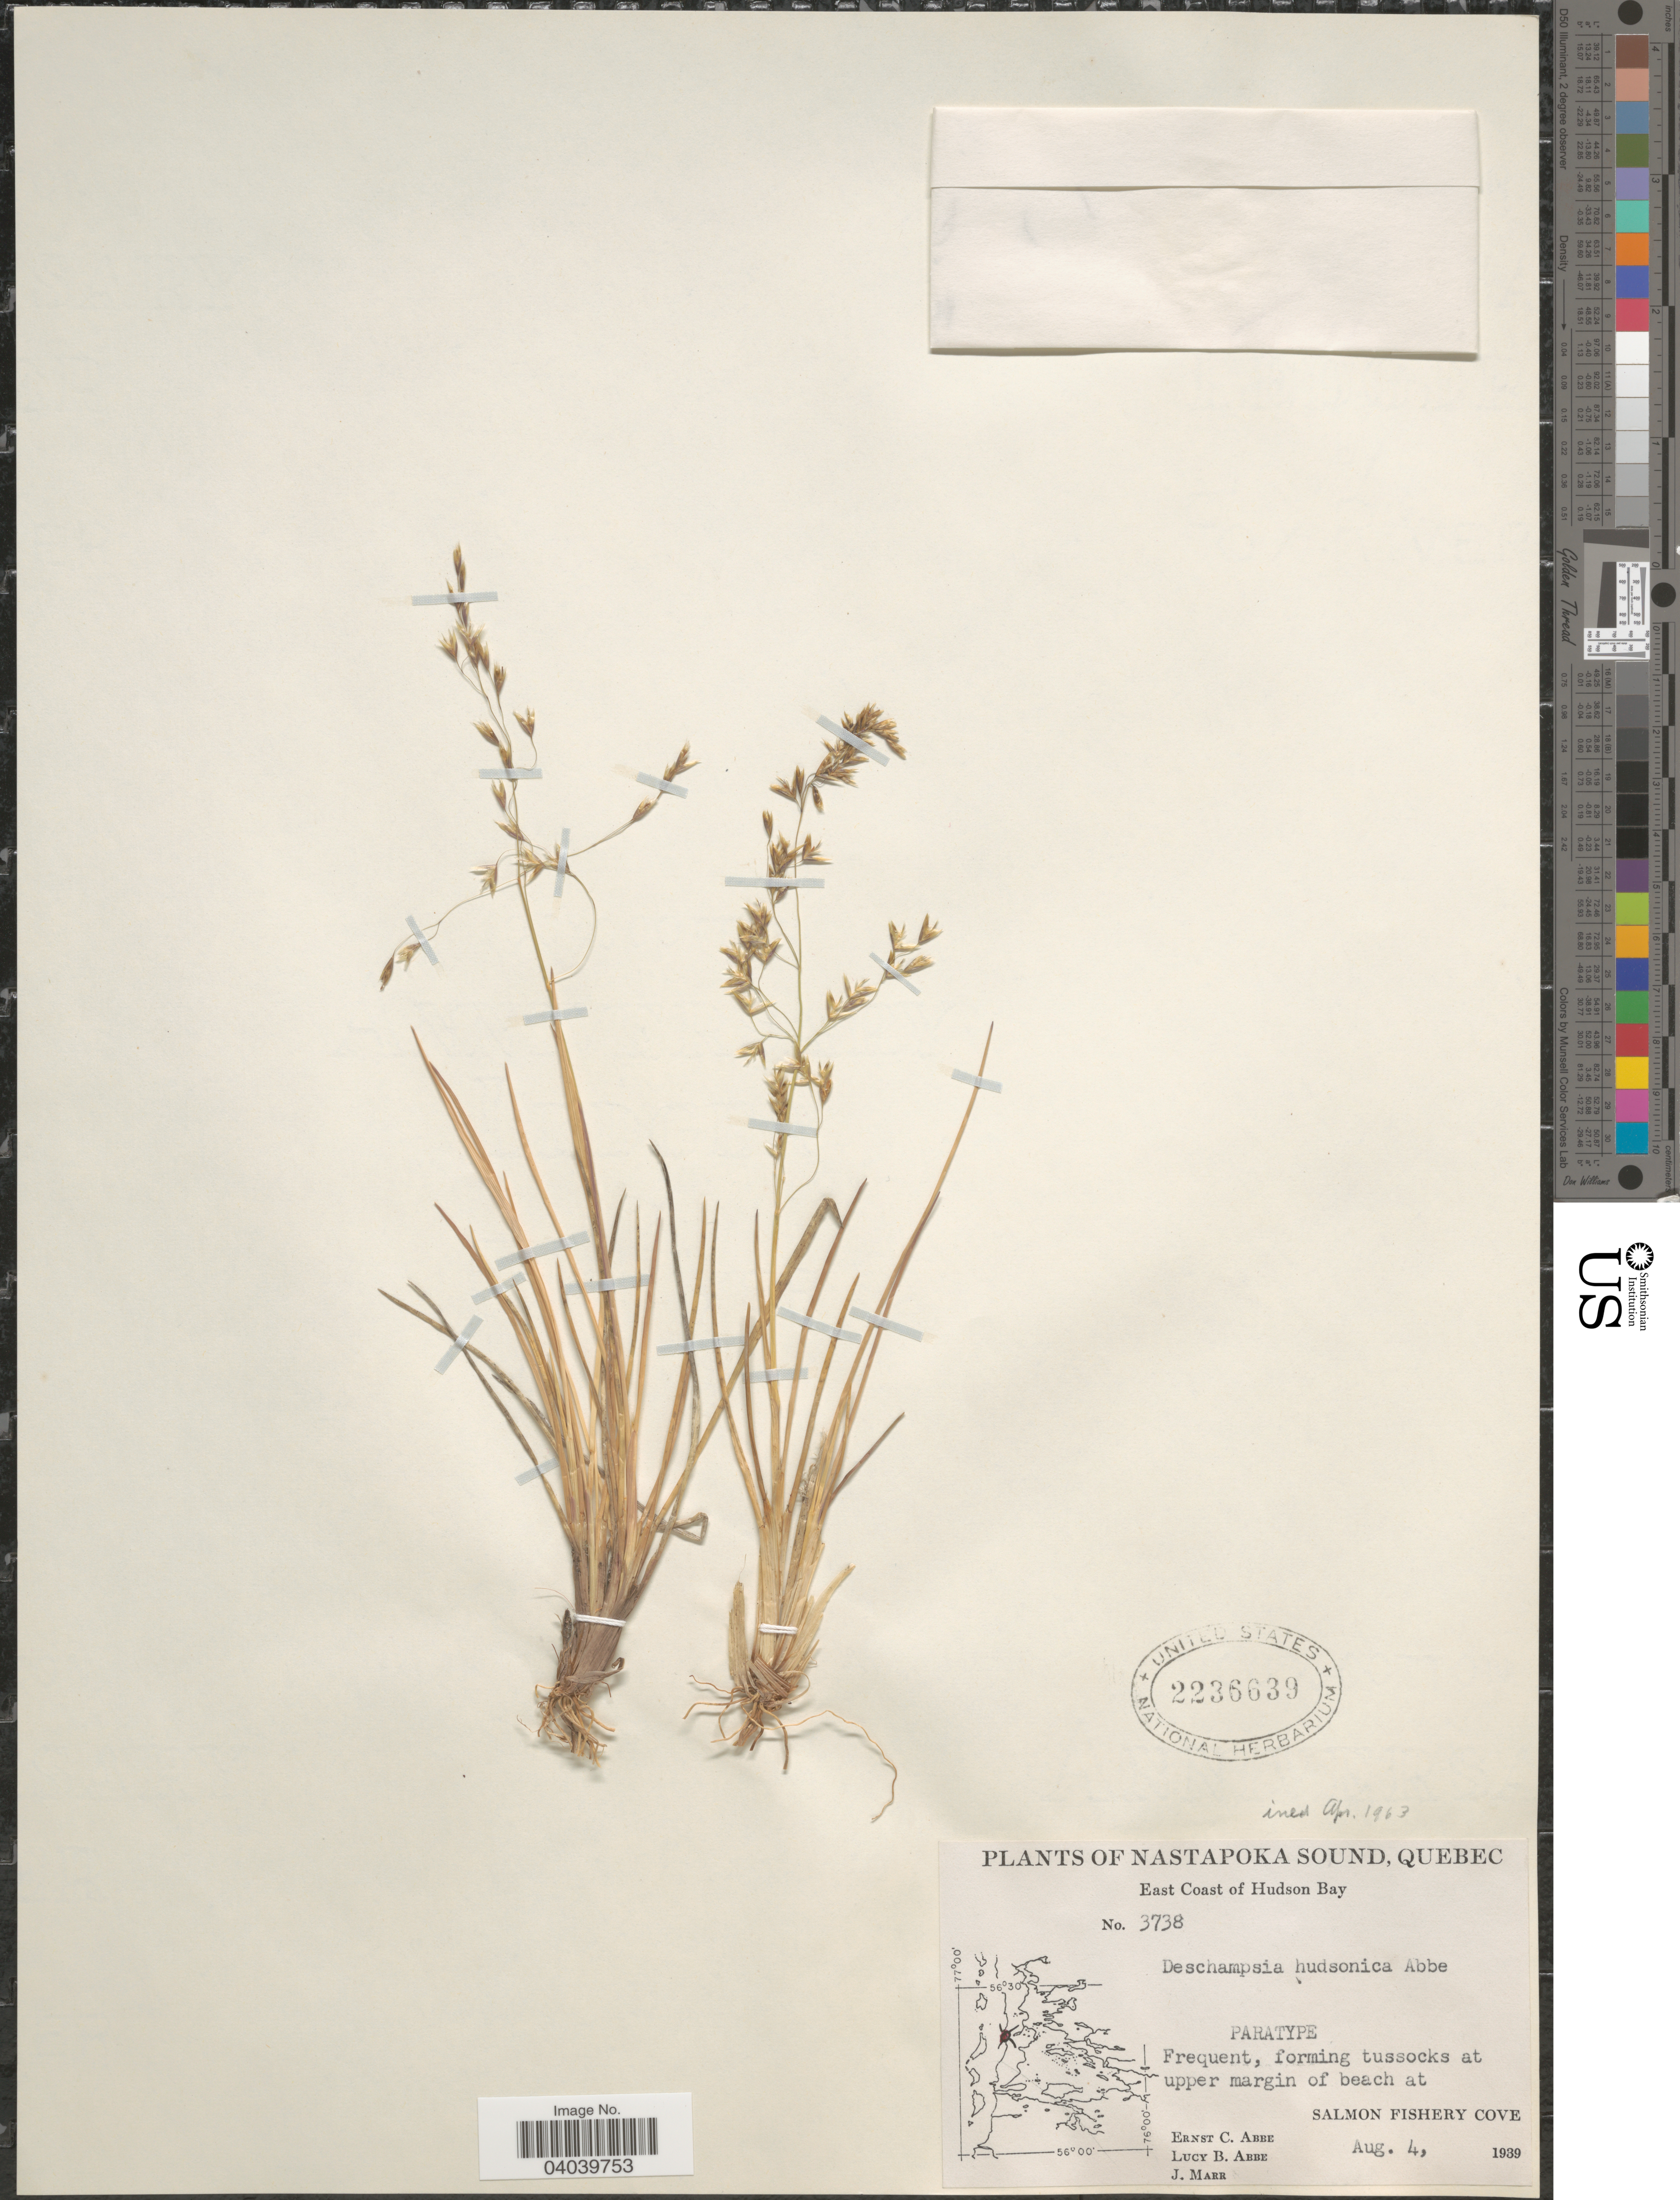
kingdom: Plantae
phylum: Tracheophyta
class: Liliopsida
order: Poales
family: Poaceae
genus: Deschampsia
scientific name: Deschampsia hudsonica ined.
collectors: E. C. Abbe, L. B. Abbe & J. Marr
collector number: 3738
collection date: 1939-08-04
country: Canada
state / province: Quebec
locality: Nastapoka Sound. East Coast of Hudson Bay. At upper margin of beach at Salmon Fishery Cove.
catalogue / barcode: US 2236639